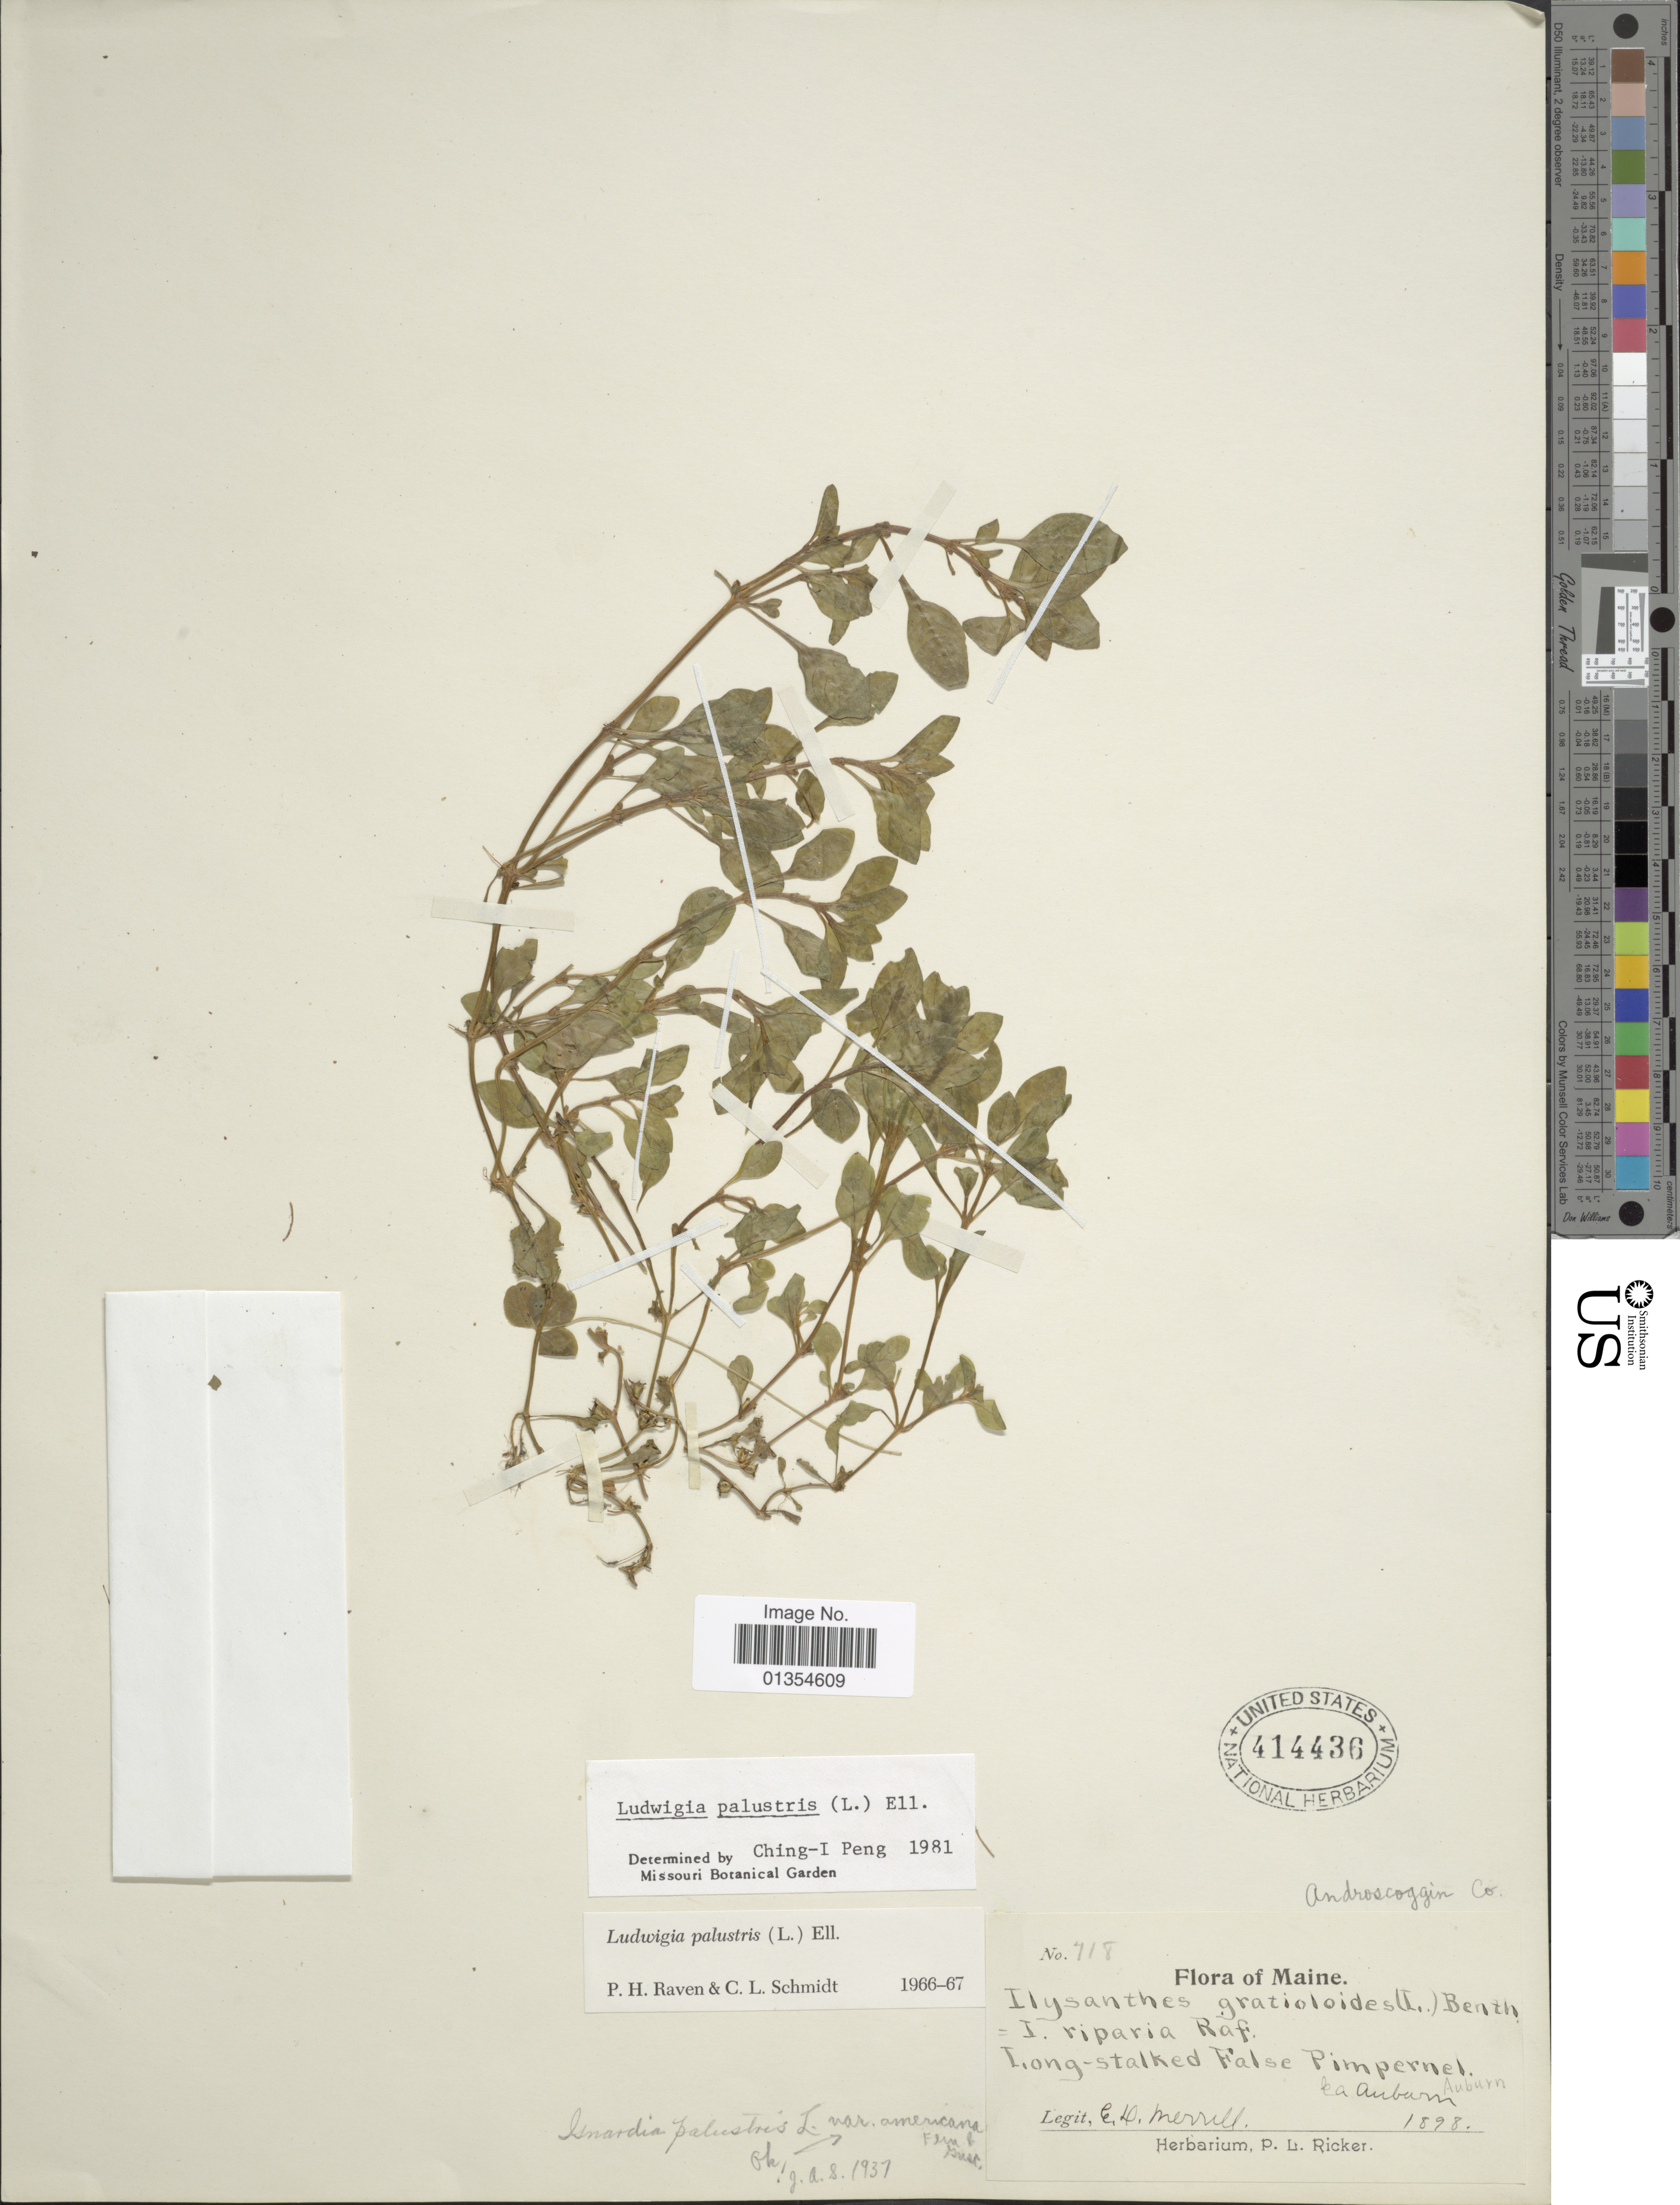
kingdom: Plantae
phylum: Tracheophyta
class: Magnoliopsida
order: Myrtales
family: Onagraceae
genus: Ludwigia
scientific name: Ludwigia palustris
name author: (L.) Elliott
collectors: E. D. Merrill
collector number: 718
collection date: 1898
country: United States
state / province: Maine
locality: Long-stalked False Pimpernel, Auburn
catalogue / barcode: US 414436